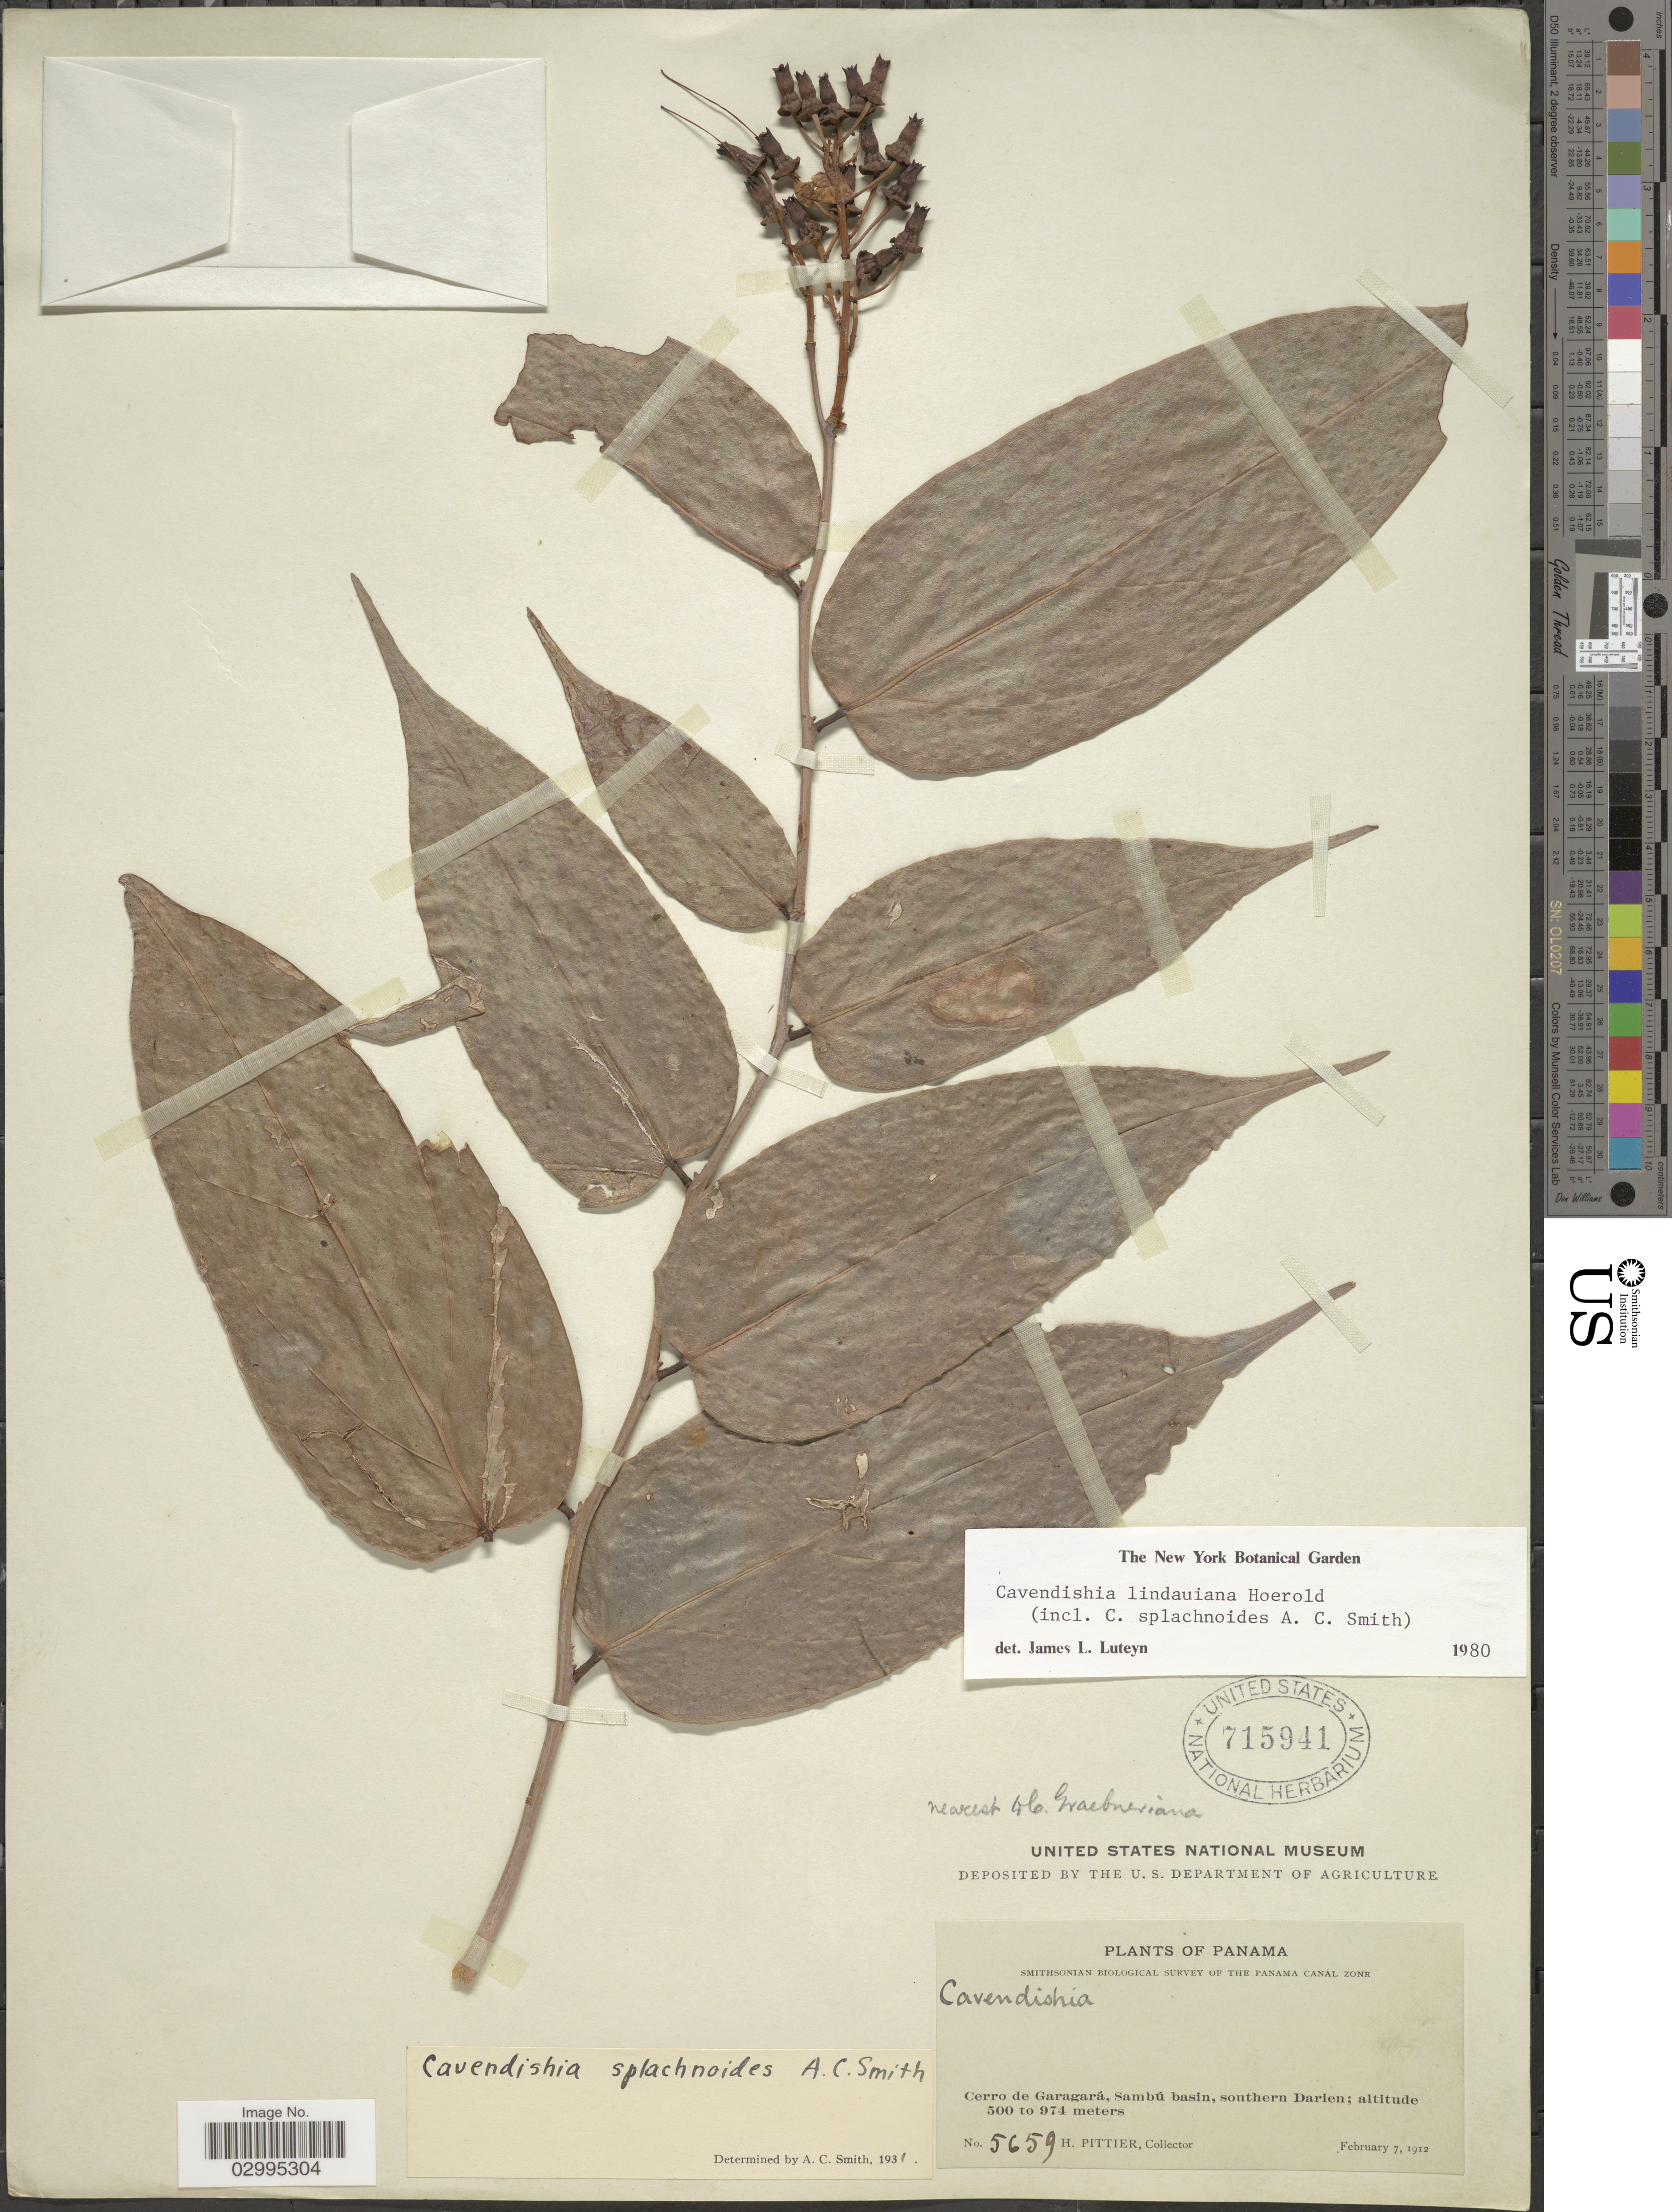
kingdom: Plantae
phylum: Tracheophyta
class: Magnoliopsida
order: Ericales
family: Ericaceae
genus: Cavendishia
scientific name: Cavendishia lindauiana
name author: Hoerold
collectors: H. F. Pittier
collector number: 5659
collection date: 1912-02-07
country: Panama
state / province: Darién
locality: Cerro to Garagará, Sambú basin, southern Darien.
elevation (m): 500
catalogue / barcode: US 715941